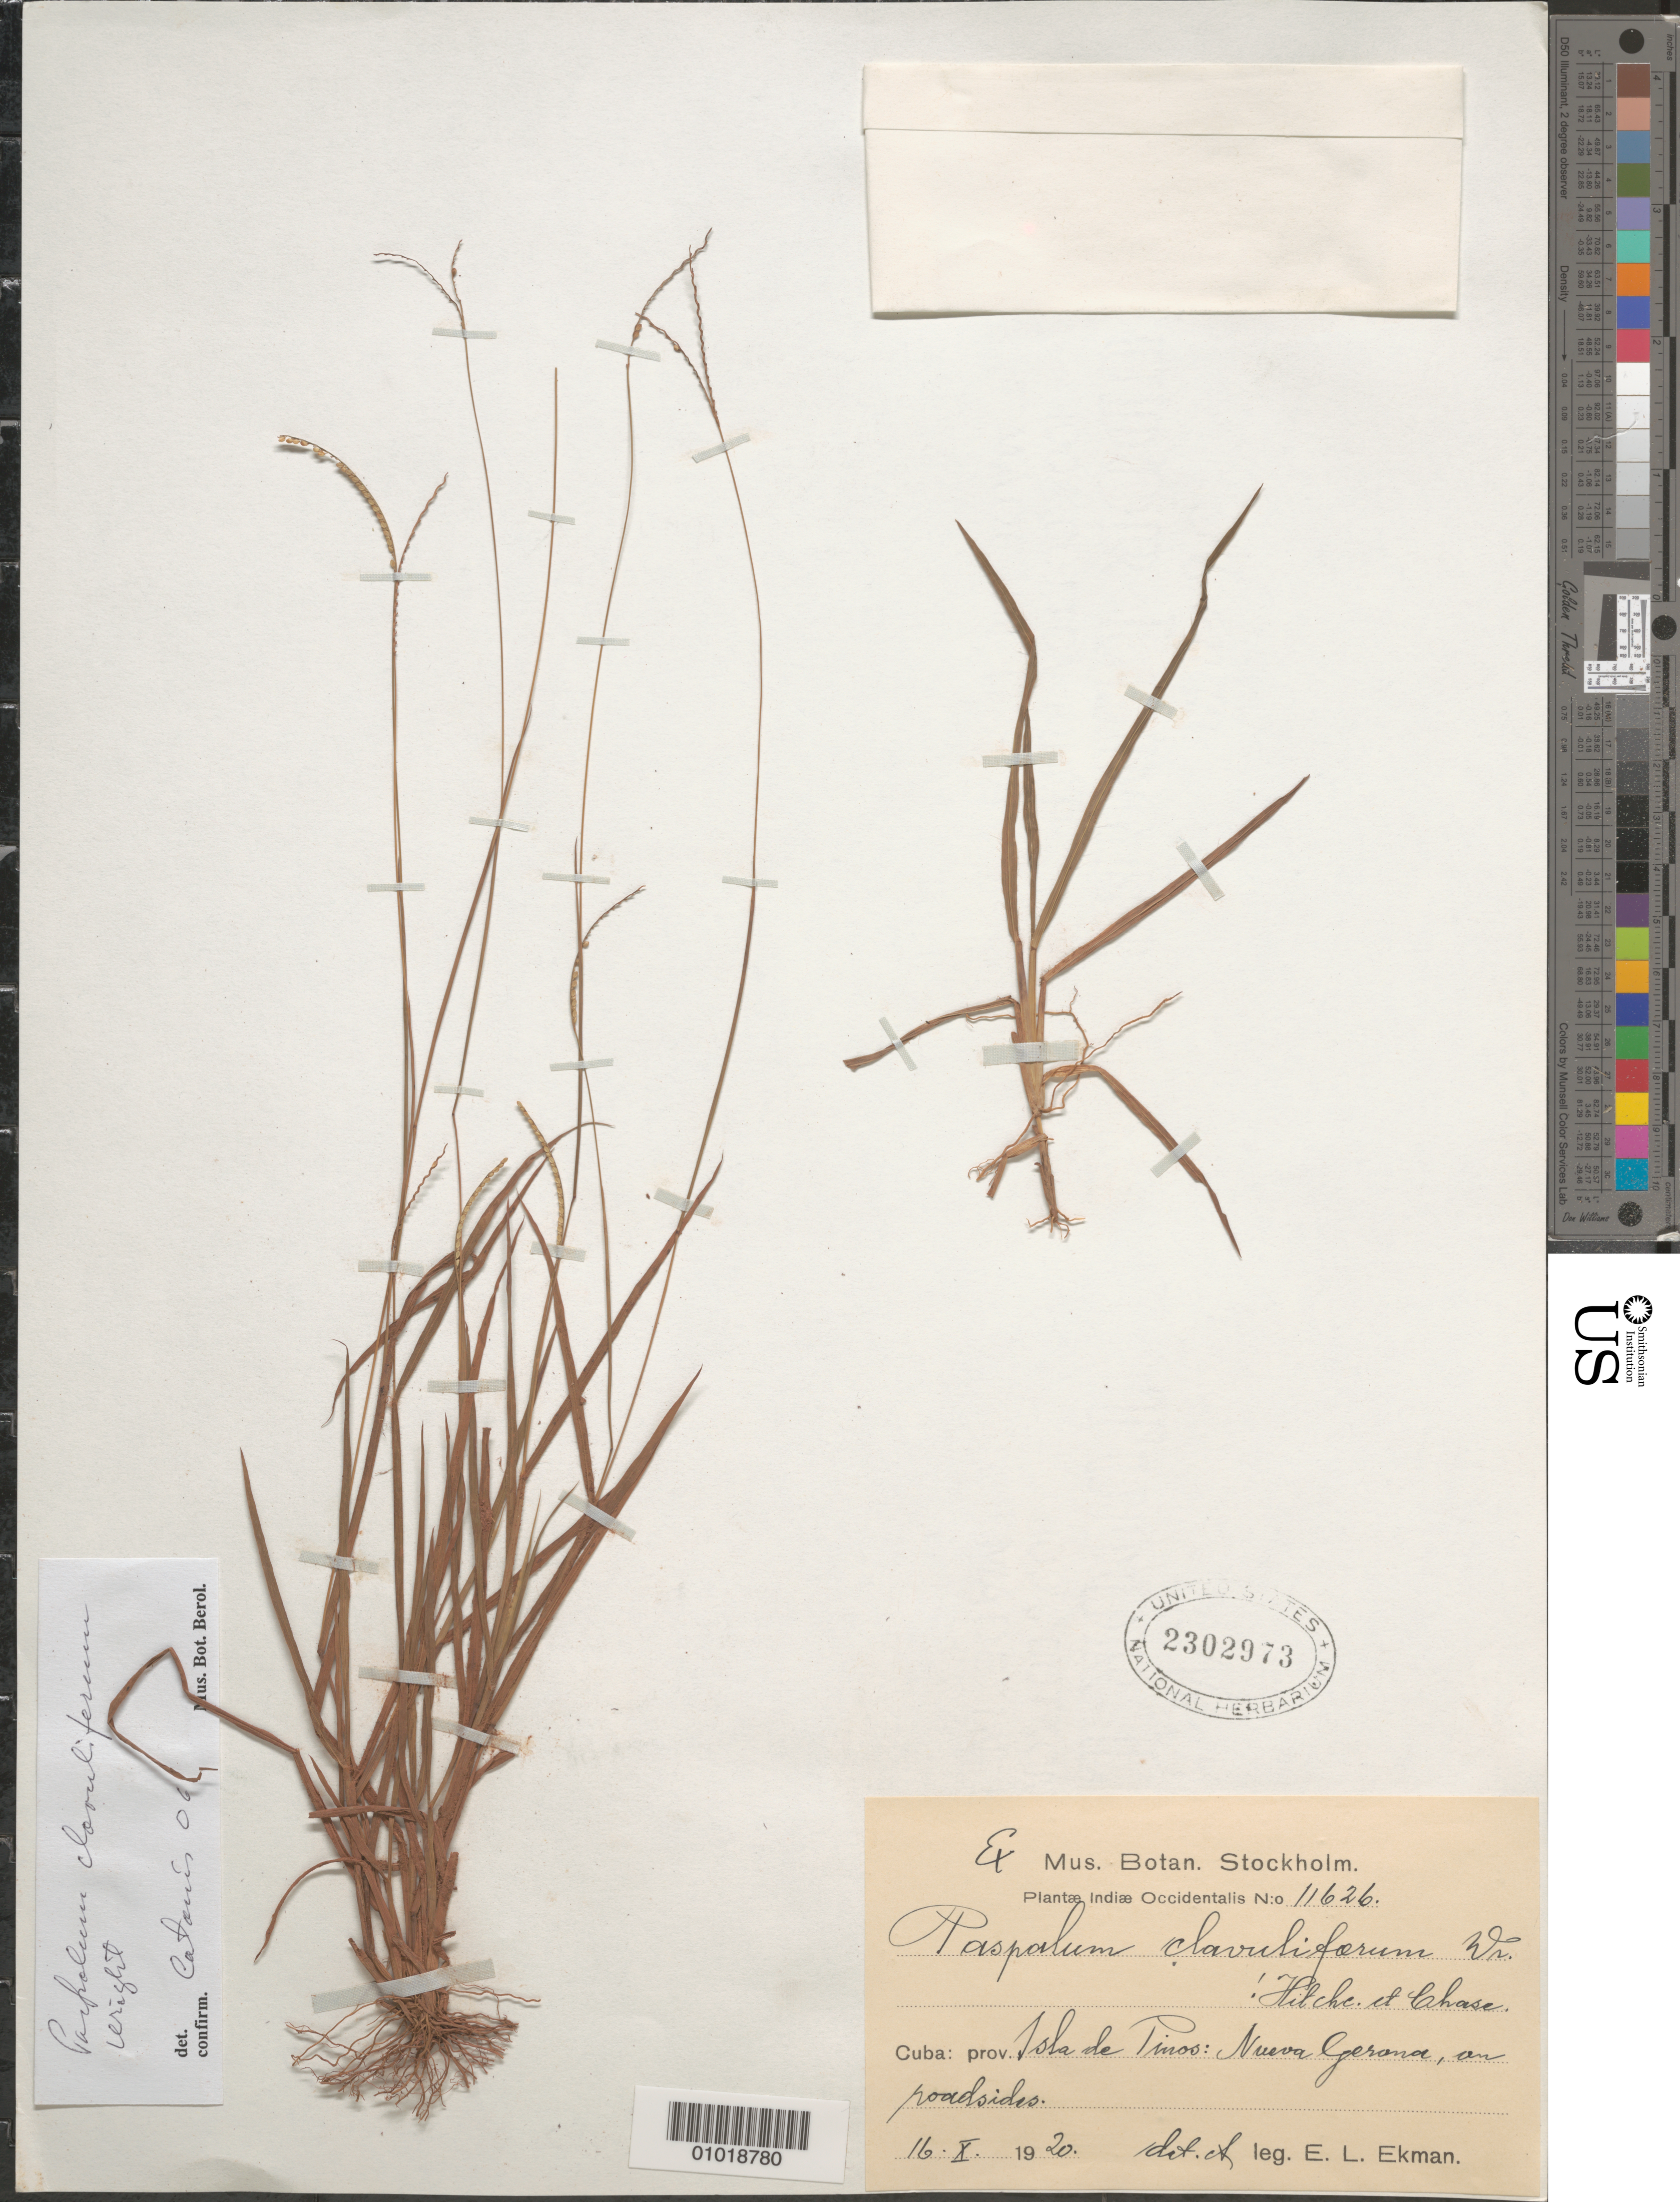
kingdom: Plantae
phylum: Tracheophyta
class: Liliopsida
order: Poales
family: Poaceae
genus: Paspalum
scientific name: Paspalum clavuliferum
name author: C. Wright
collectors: E. L. Ekman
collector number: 11626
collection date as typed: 16 Oct 1920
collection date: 1920-10-16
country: Cuba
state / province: Isla de la Juventud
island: Isla de la Juventud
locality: Nueva Gerona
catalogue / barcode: US 2302973